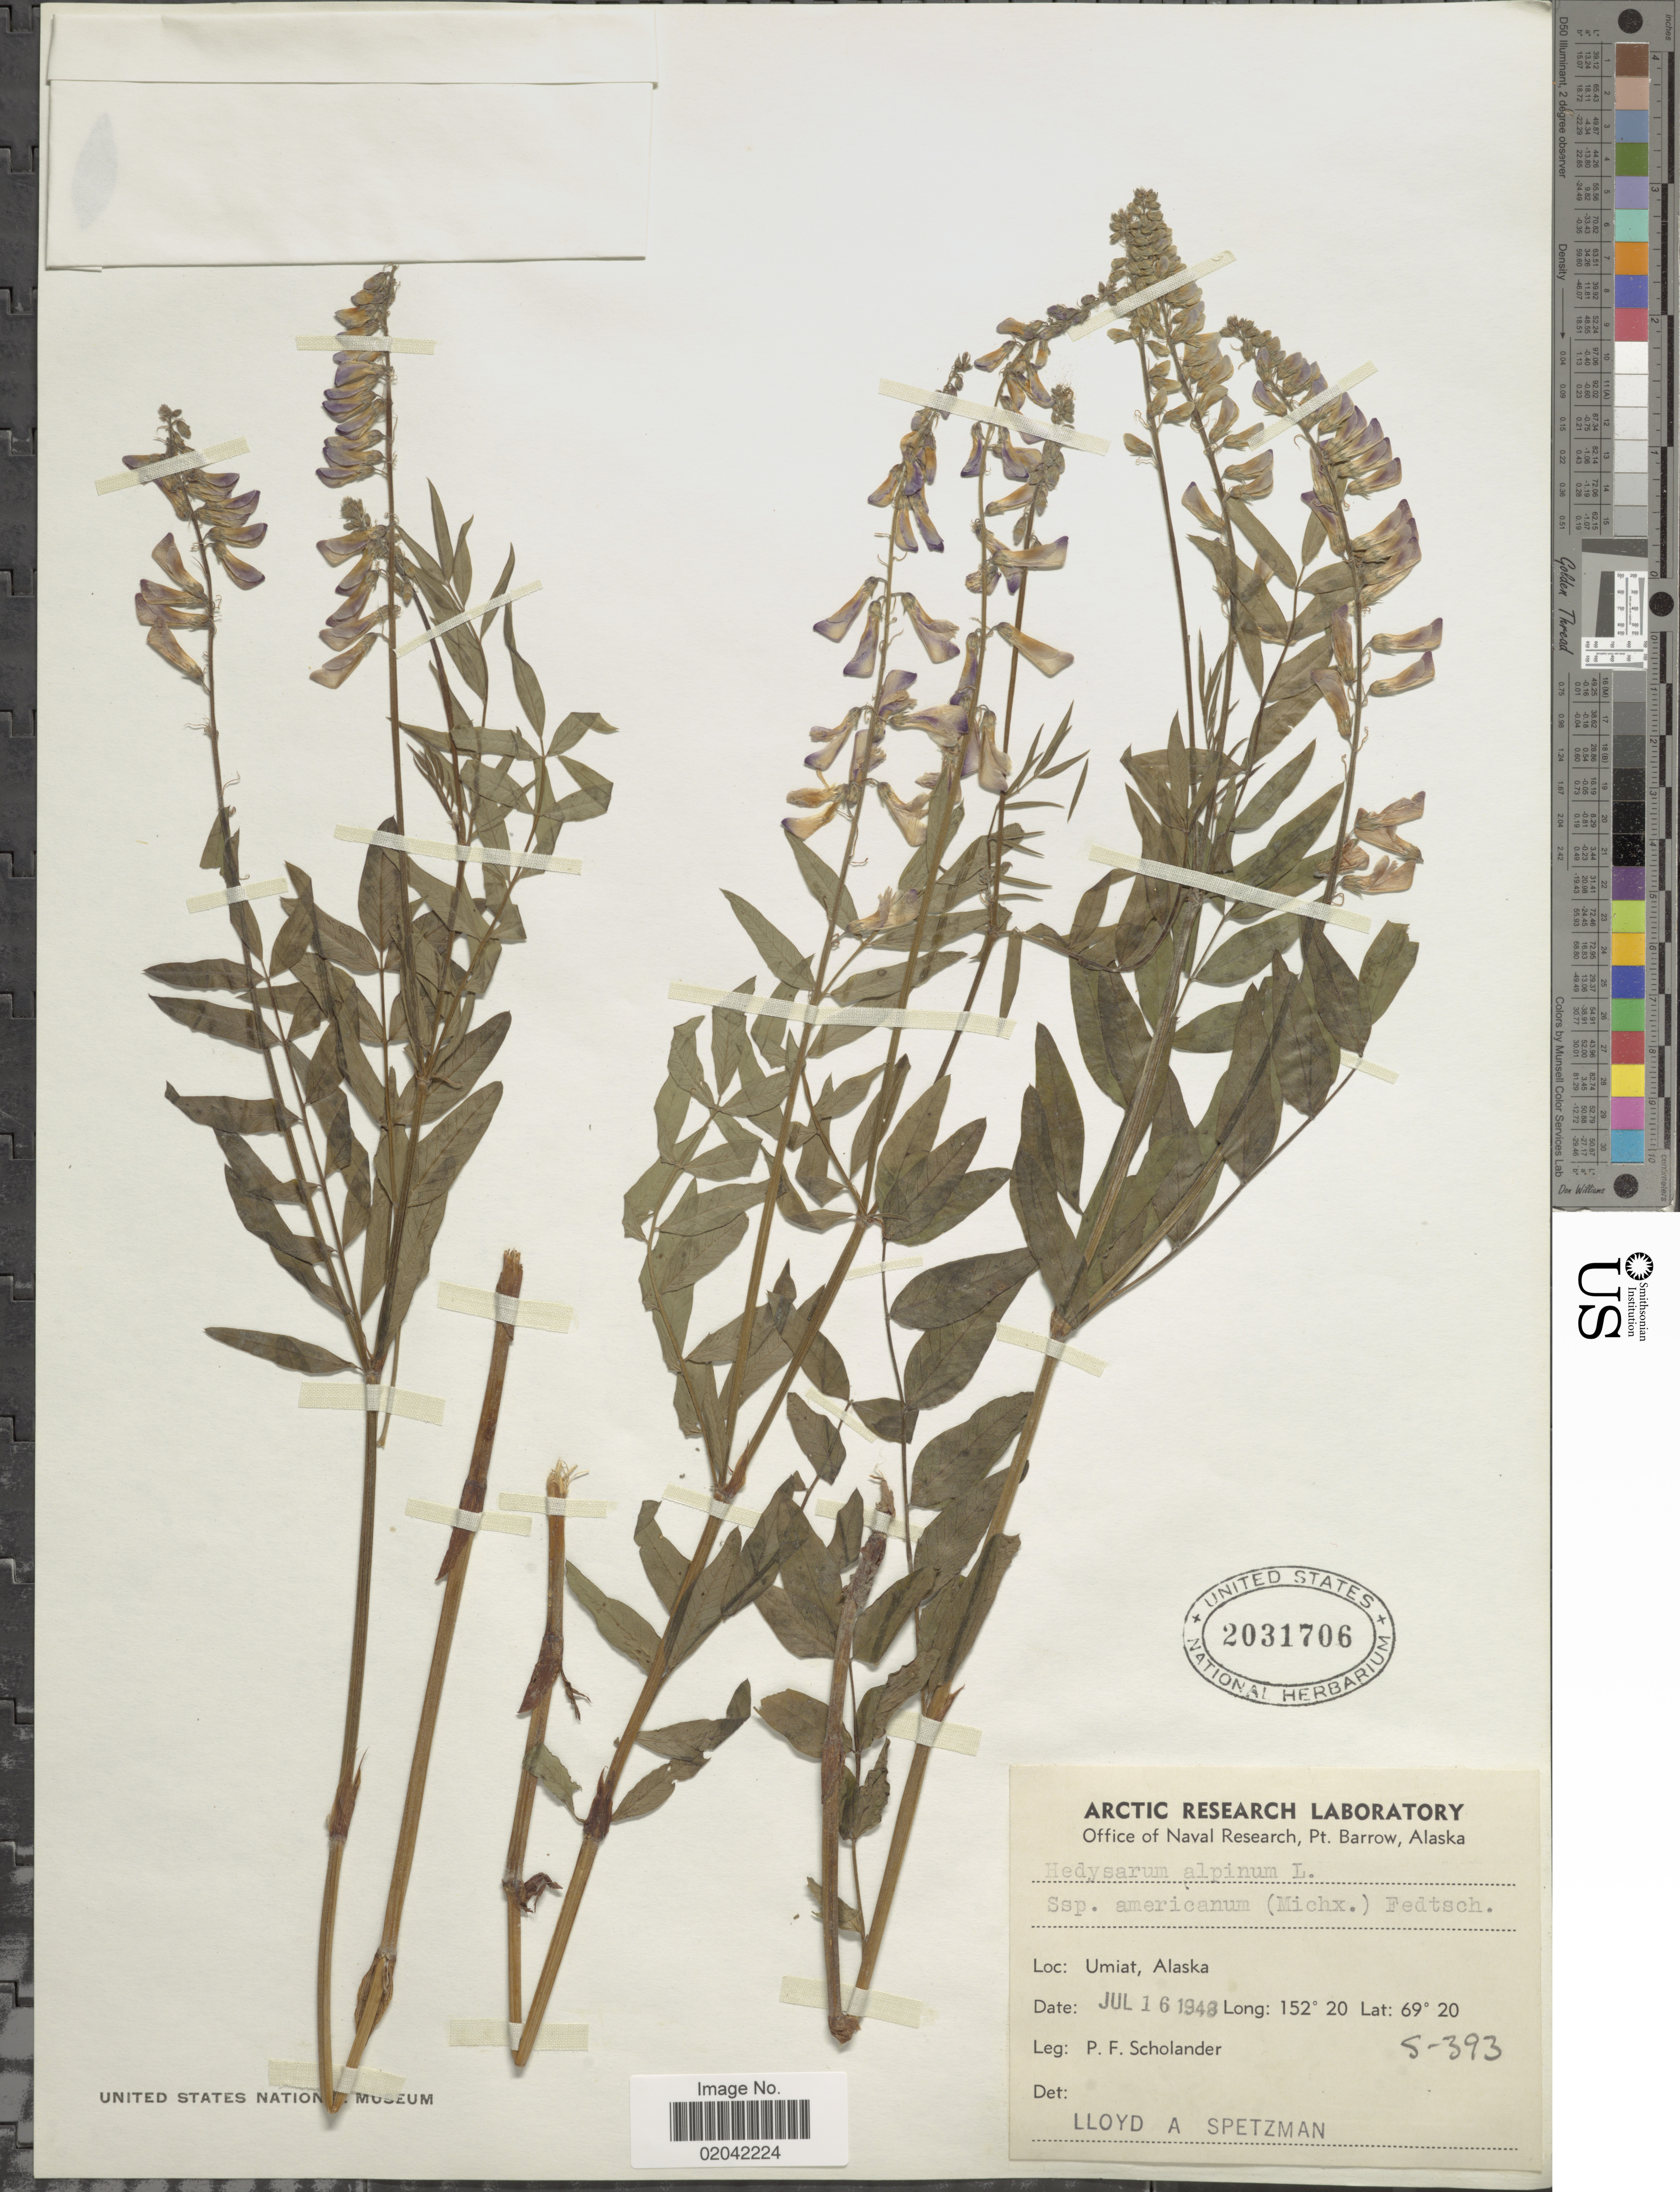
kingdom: Plantae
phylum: Tracheophyta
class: Magnoliopsida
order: Fabales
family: Fabaceae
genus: Hedysarum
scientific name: Hedysarum alpinum var. americanum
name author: Michx. ex Pursh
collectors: P. Scholander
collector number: S-393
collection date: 1948-07-16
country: United States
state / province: Alaska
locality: Umiat, Alaska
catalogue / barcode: US 2031706